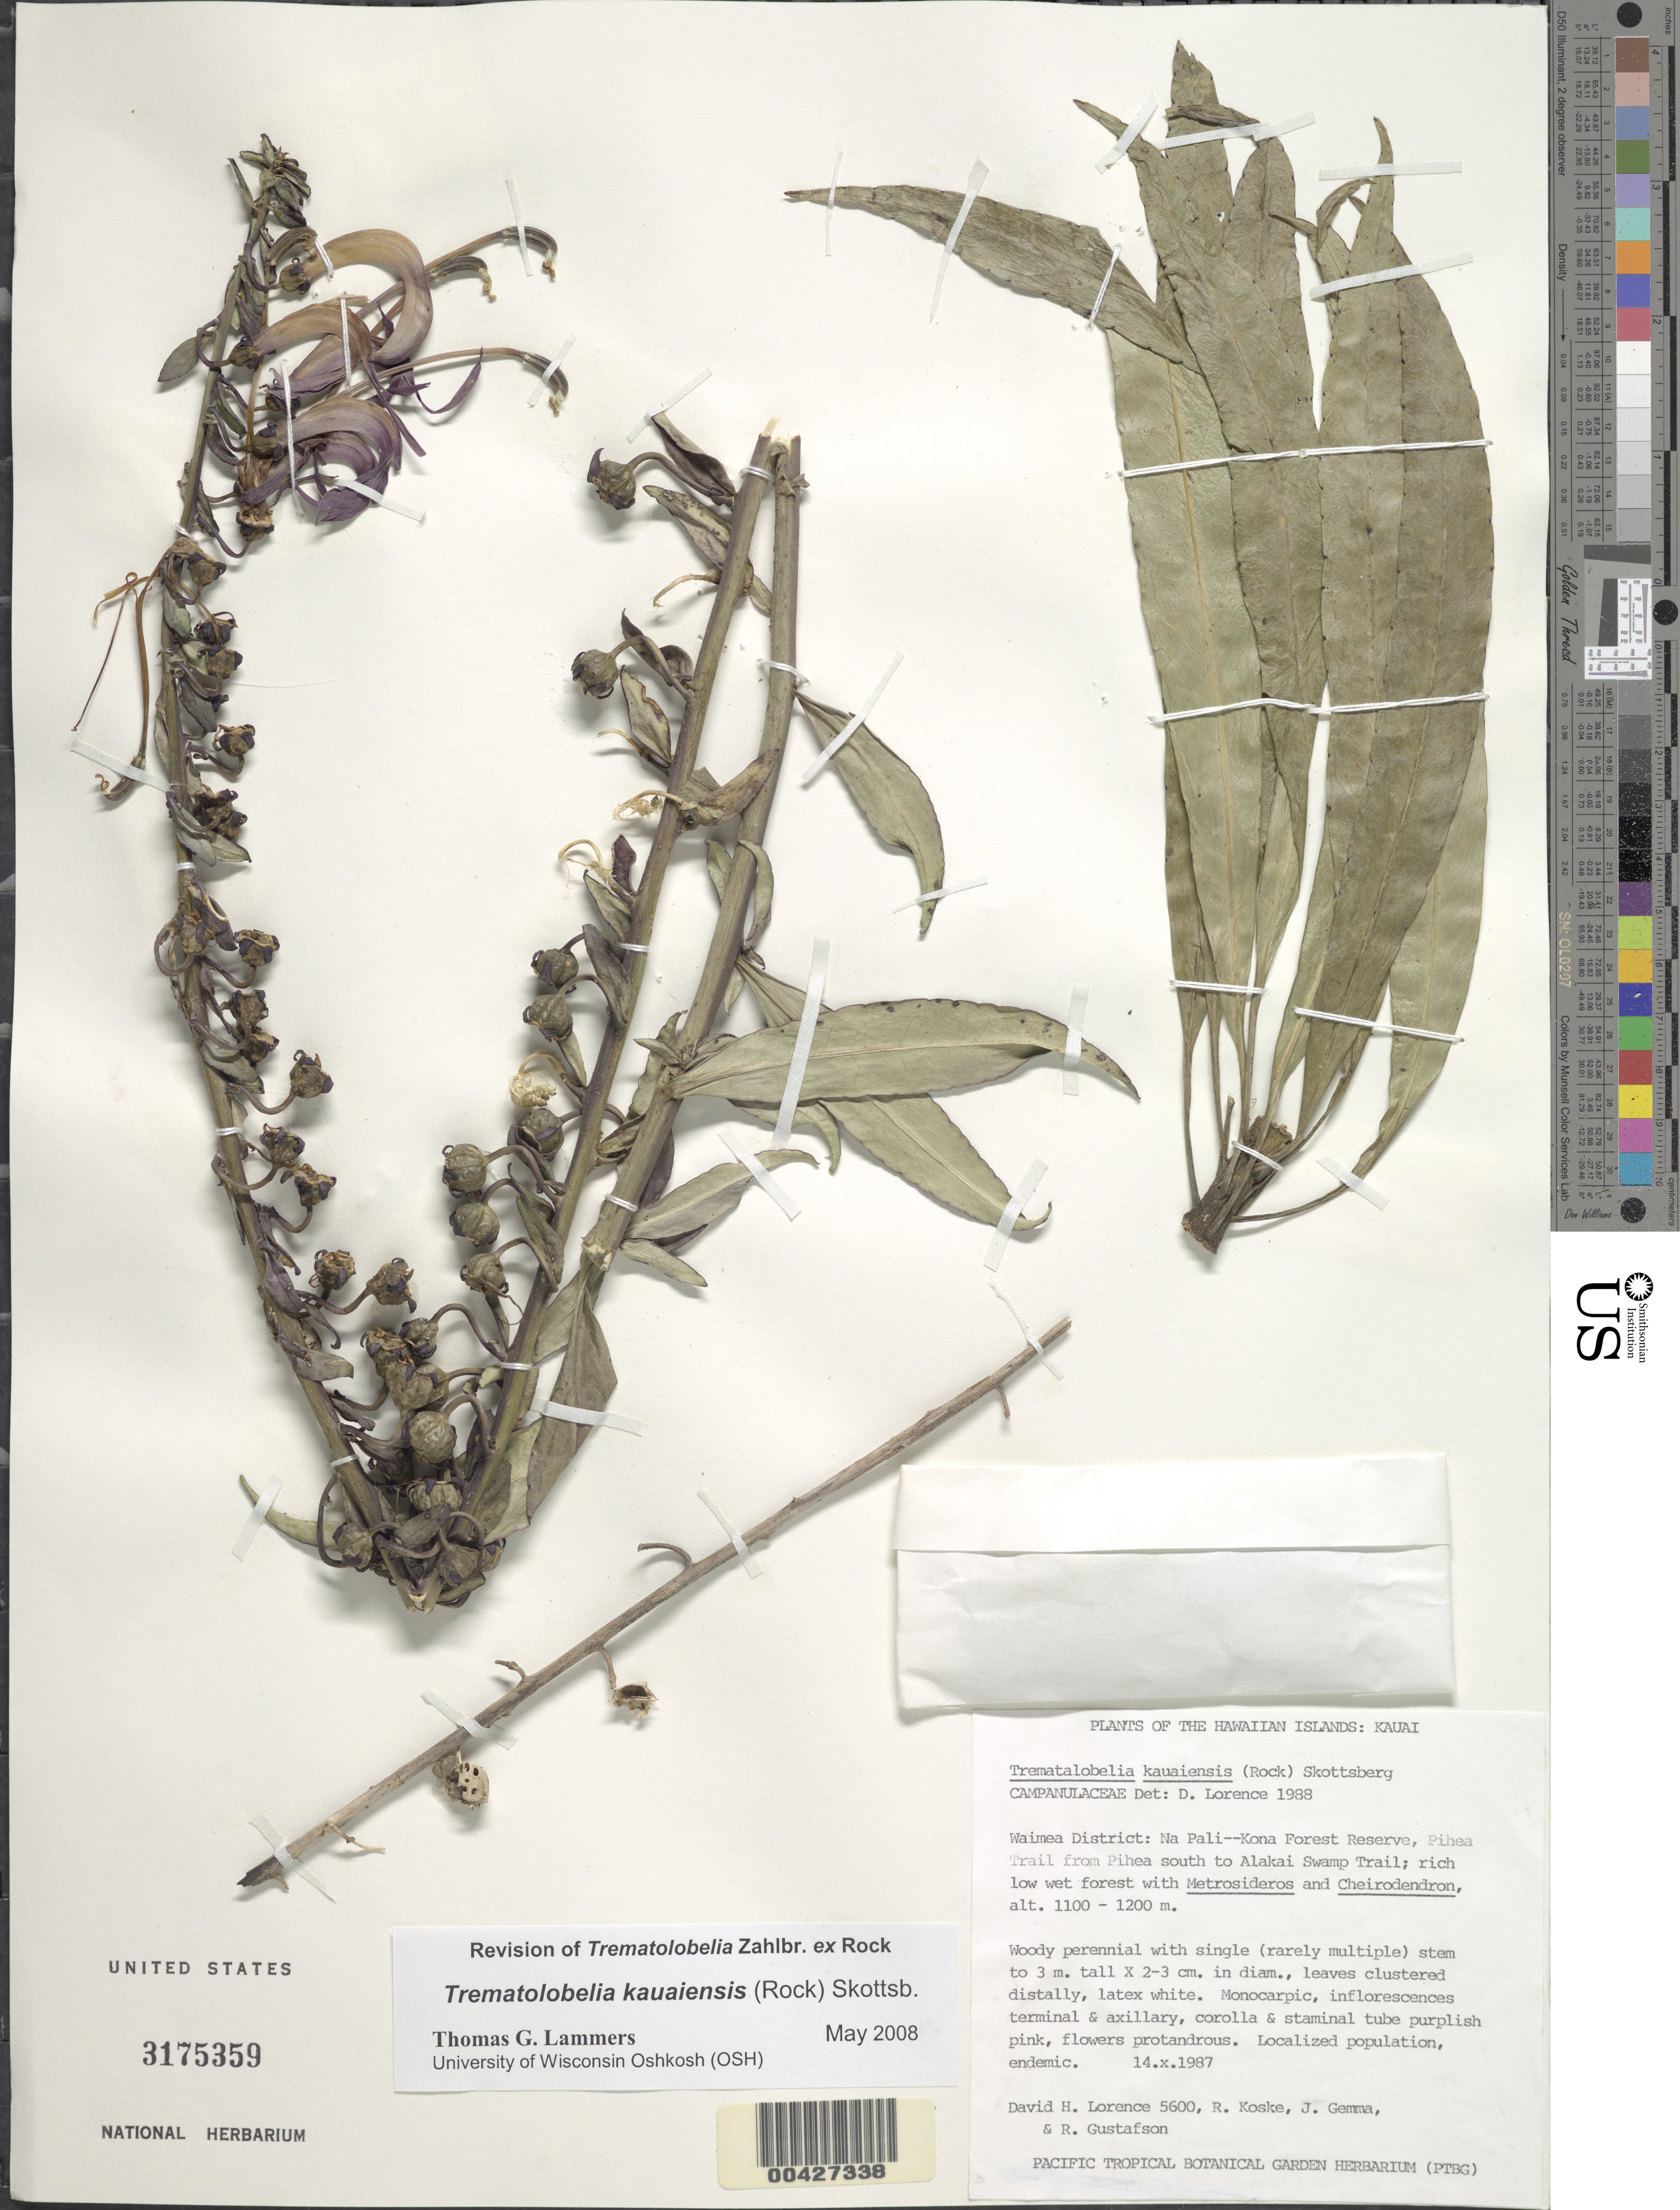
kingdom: Plantae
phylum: Tracheophyta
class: Magnoliopsida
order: Asterales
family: Campanulaceae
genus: Trematolobelia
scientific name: Trematolobelia kauaiensis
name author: (Rock) Skottsb.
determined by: Lorence, D. L.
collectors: D. Lorence, R. Koske, J. Gemma & R. Gustafson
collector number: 5600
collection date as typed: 14 Oct 1987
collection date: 1987-10-14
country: United States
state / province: Hawaii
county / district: Kauai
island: Kaua'i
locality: Waimea district: Na Pali--Kona Forest Reserve, Pihea Trail from Pihea south to Alakai Swamp Trail.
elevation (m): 1100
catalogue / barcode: US 3175359